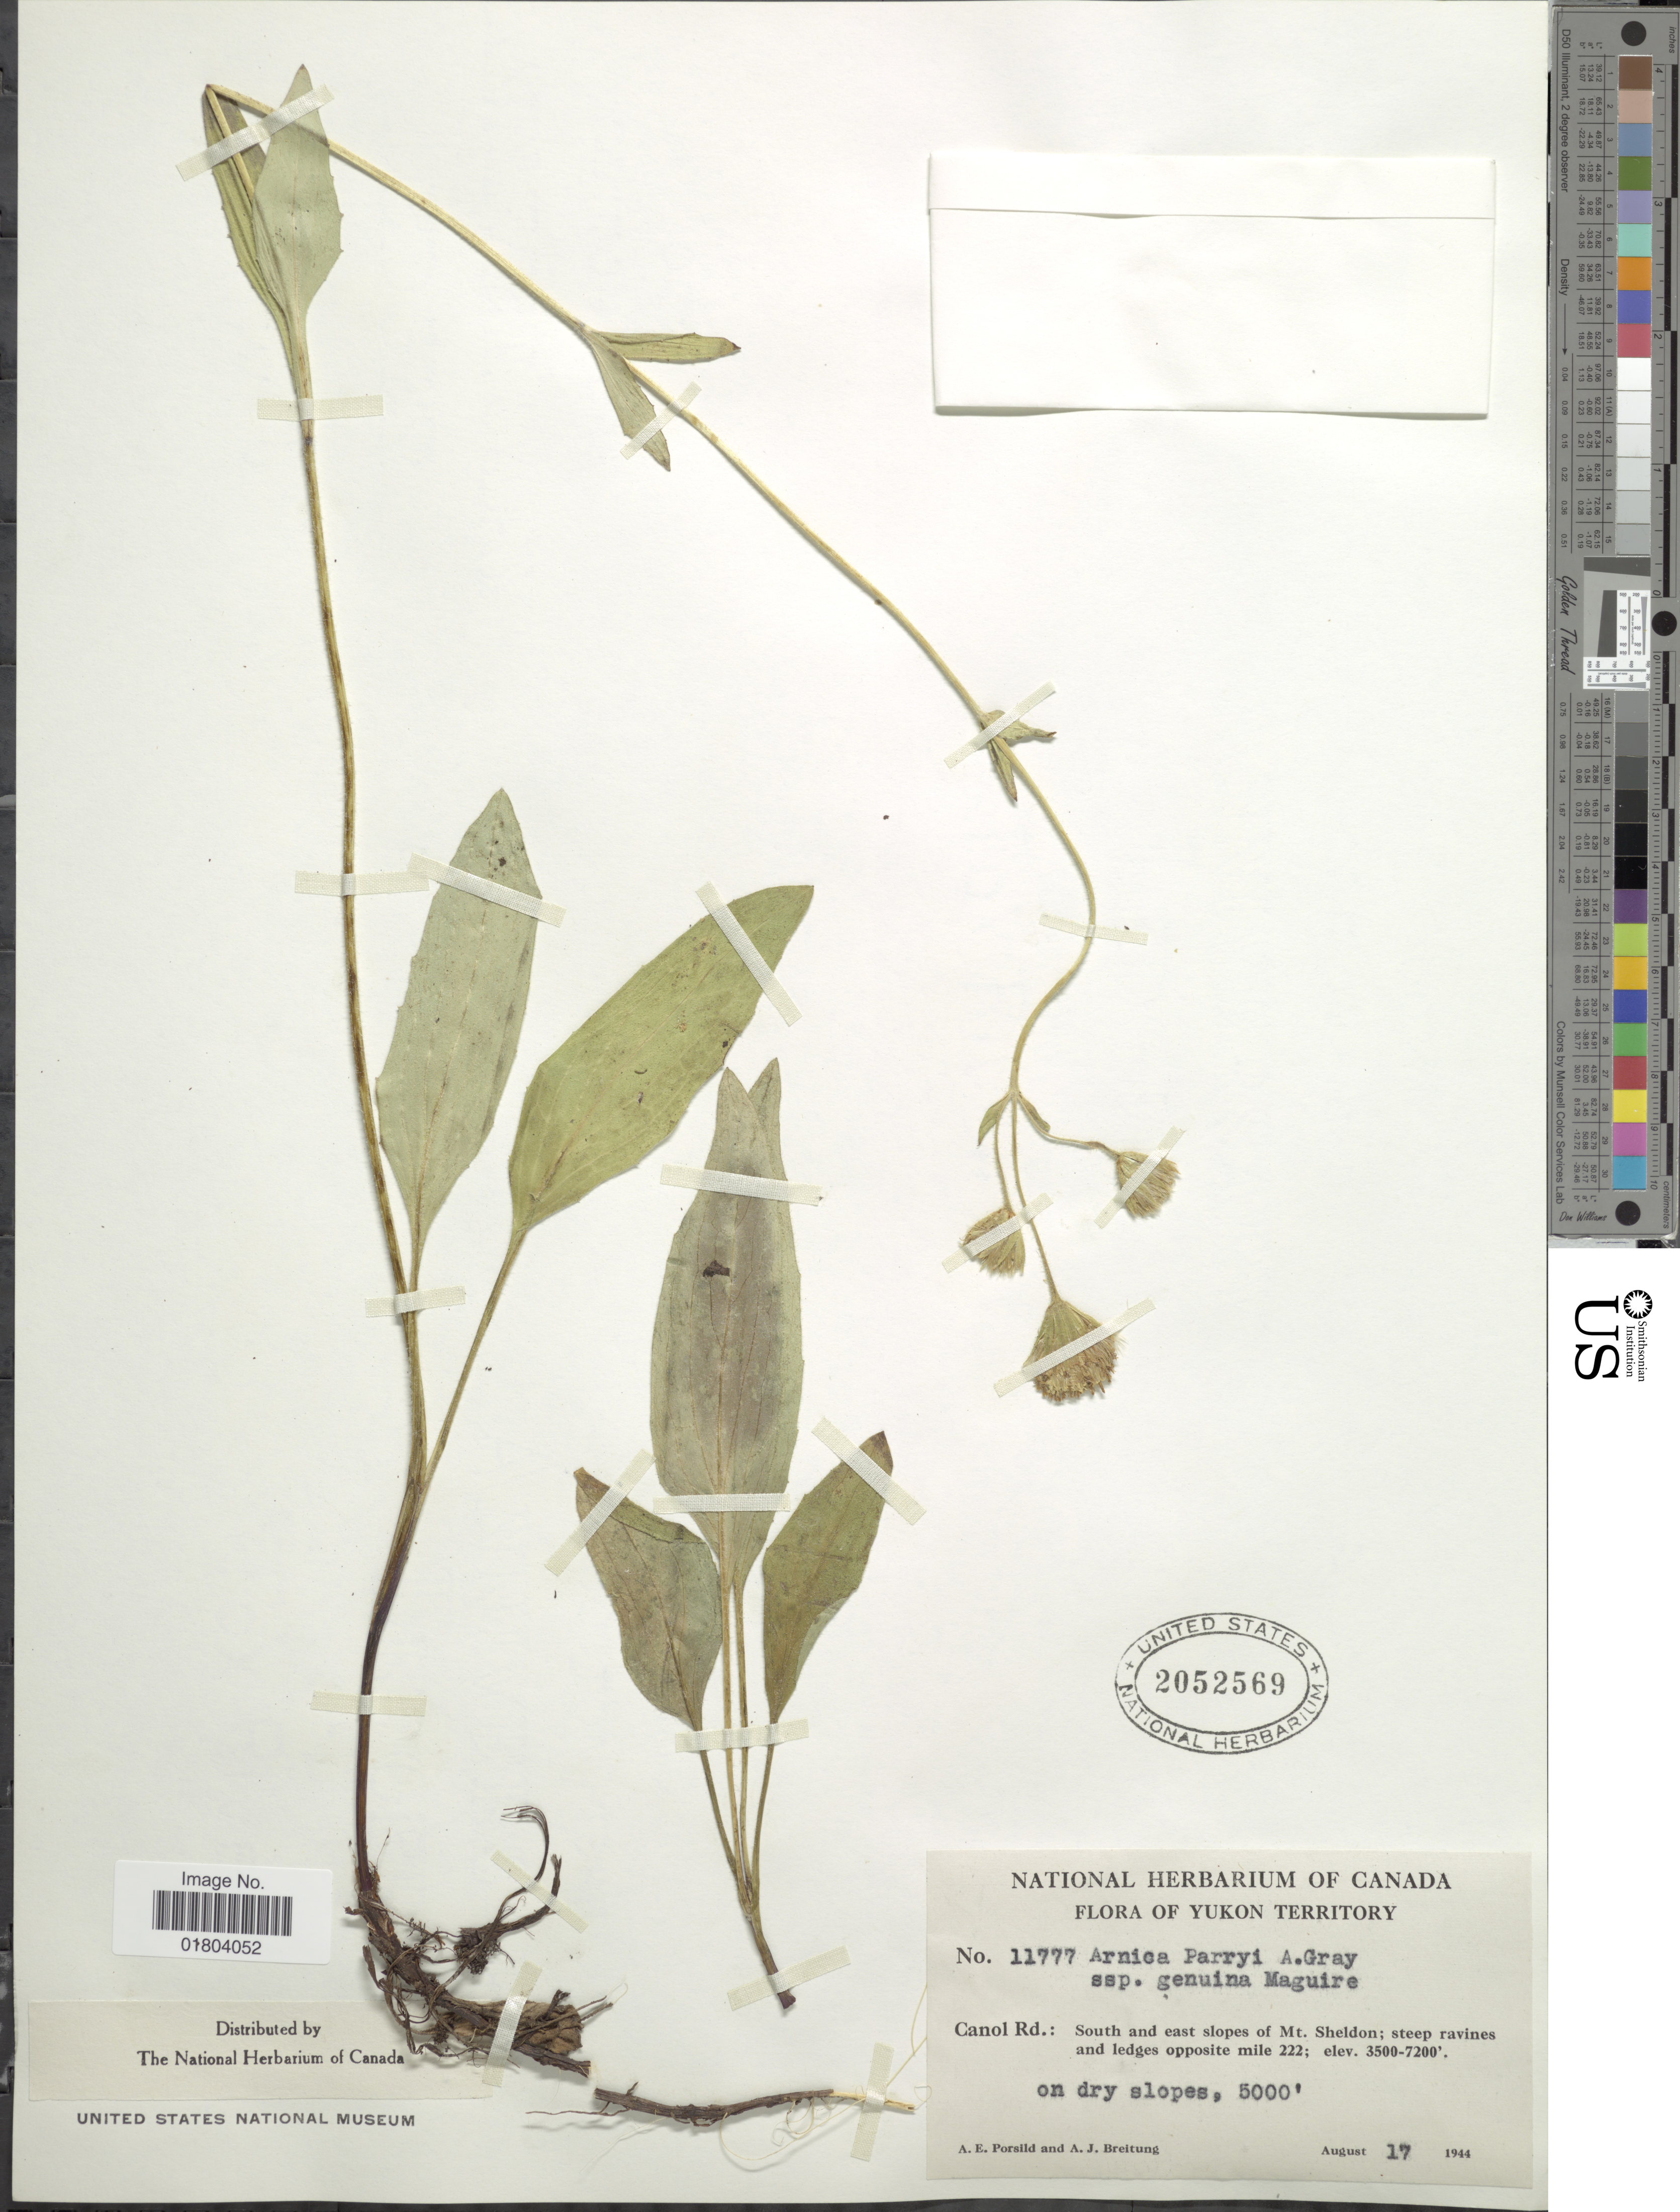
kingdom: Plantae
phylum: Tracheophyta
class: Magnoliopsida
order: Asterales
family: Asteraceae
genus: Arnica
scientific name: Arnica parryi subsp. genuina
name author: Maguire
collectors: A. E. Porsild & A. Breitung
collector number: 11777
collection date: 1944-08-17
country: Canada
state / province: Yukon Territory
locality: Canol Rd.: South and east slopes of Mt Sheldon; steep ravines and ledges opposite mile 22, on dry slopes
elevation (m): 1524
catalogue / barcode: US 2052569